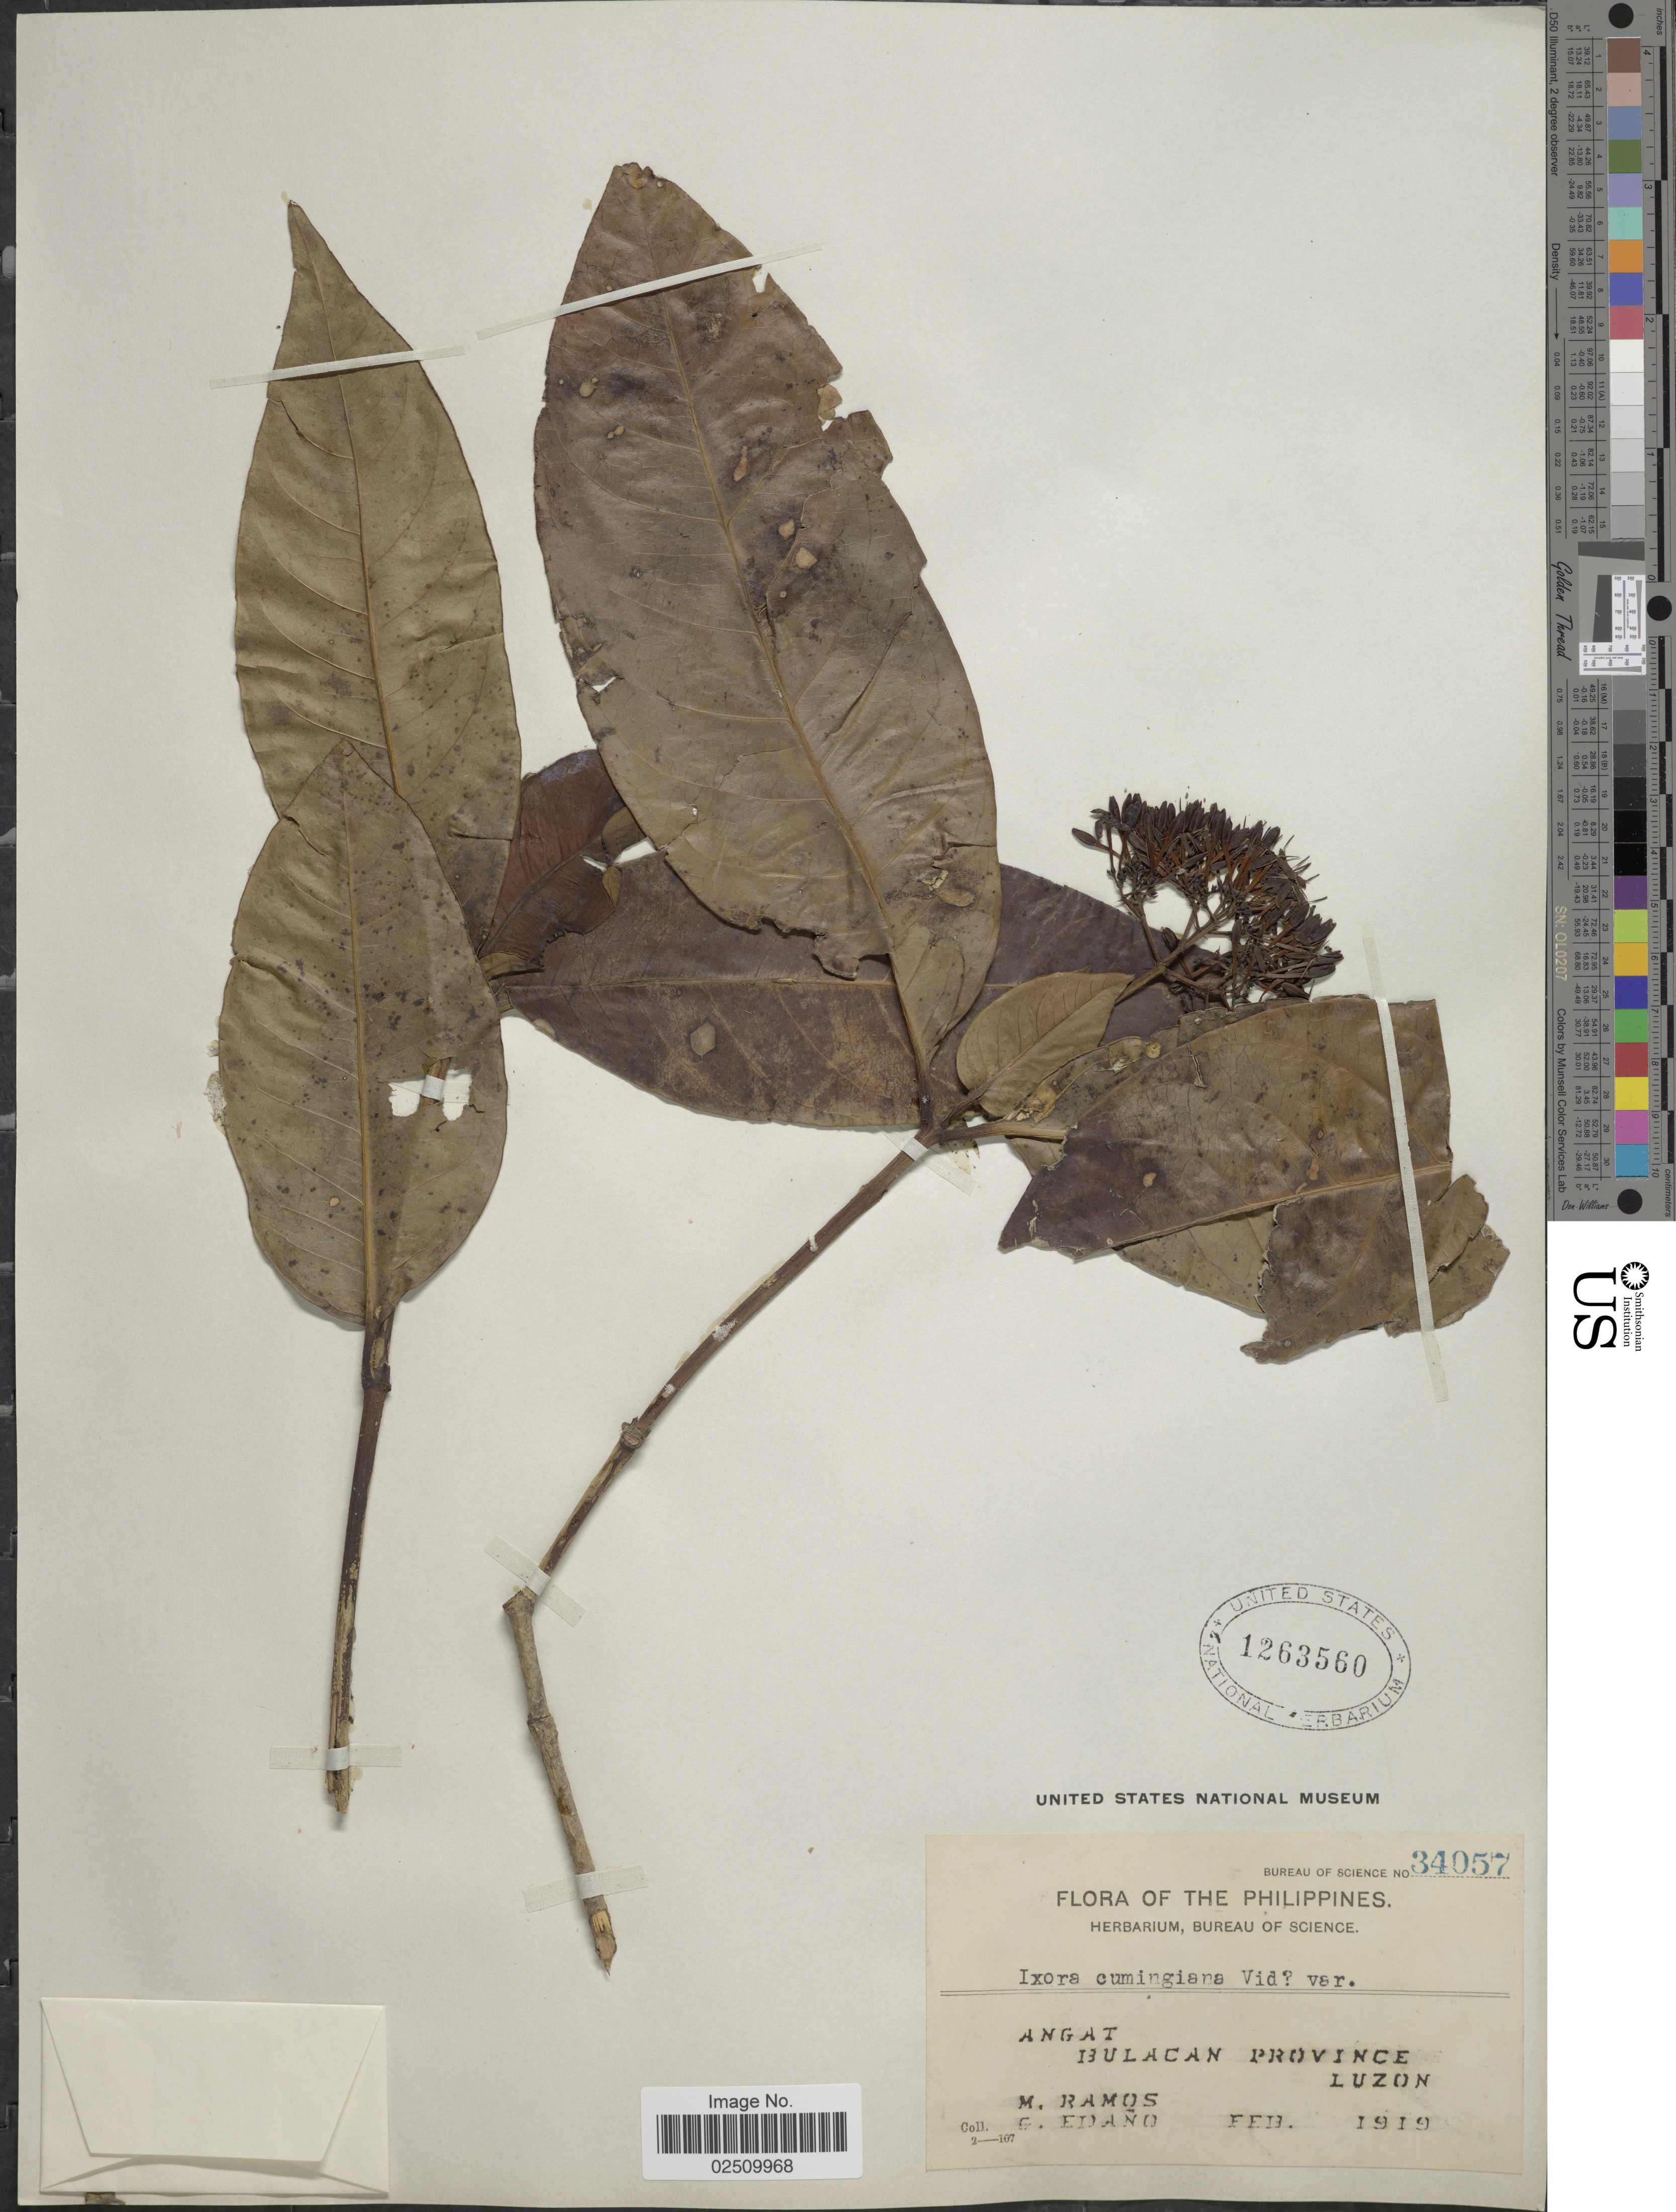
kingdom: Plantae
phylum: Tracheophyta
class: Magnoliopsida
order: Gentianales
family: Rubiaceae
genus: Ixora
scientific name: Ixora cumingiana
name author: S. Vidal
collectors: M. Ramos & G. Edaño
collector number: Bureau of Science 34057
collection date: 1919-02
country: Philippines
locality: Angat, Bulacan Province, Luzon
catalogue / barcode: US 1263560